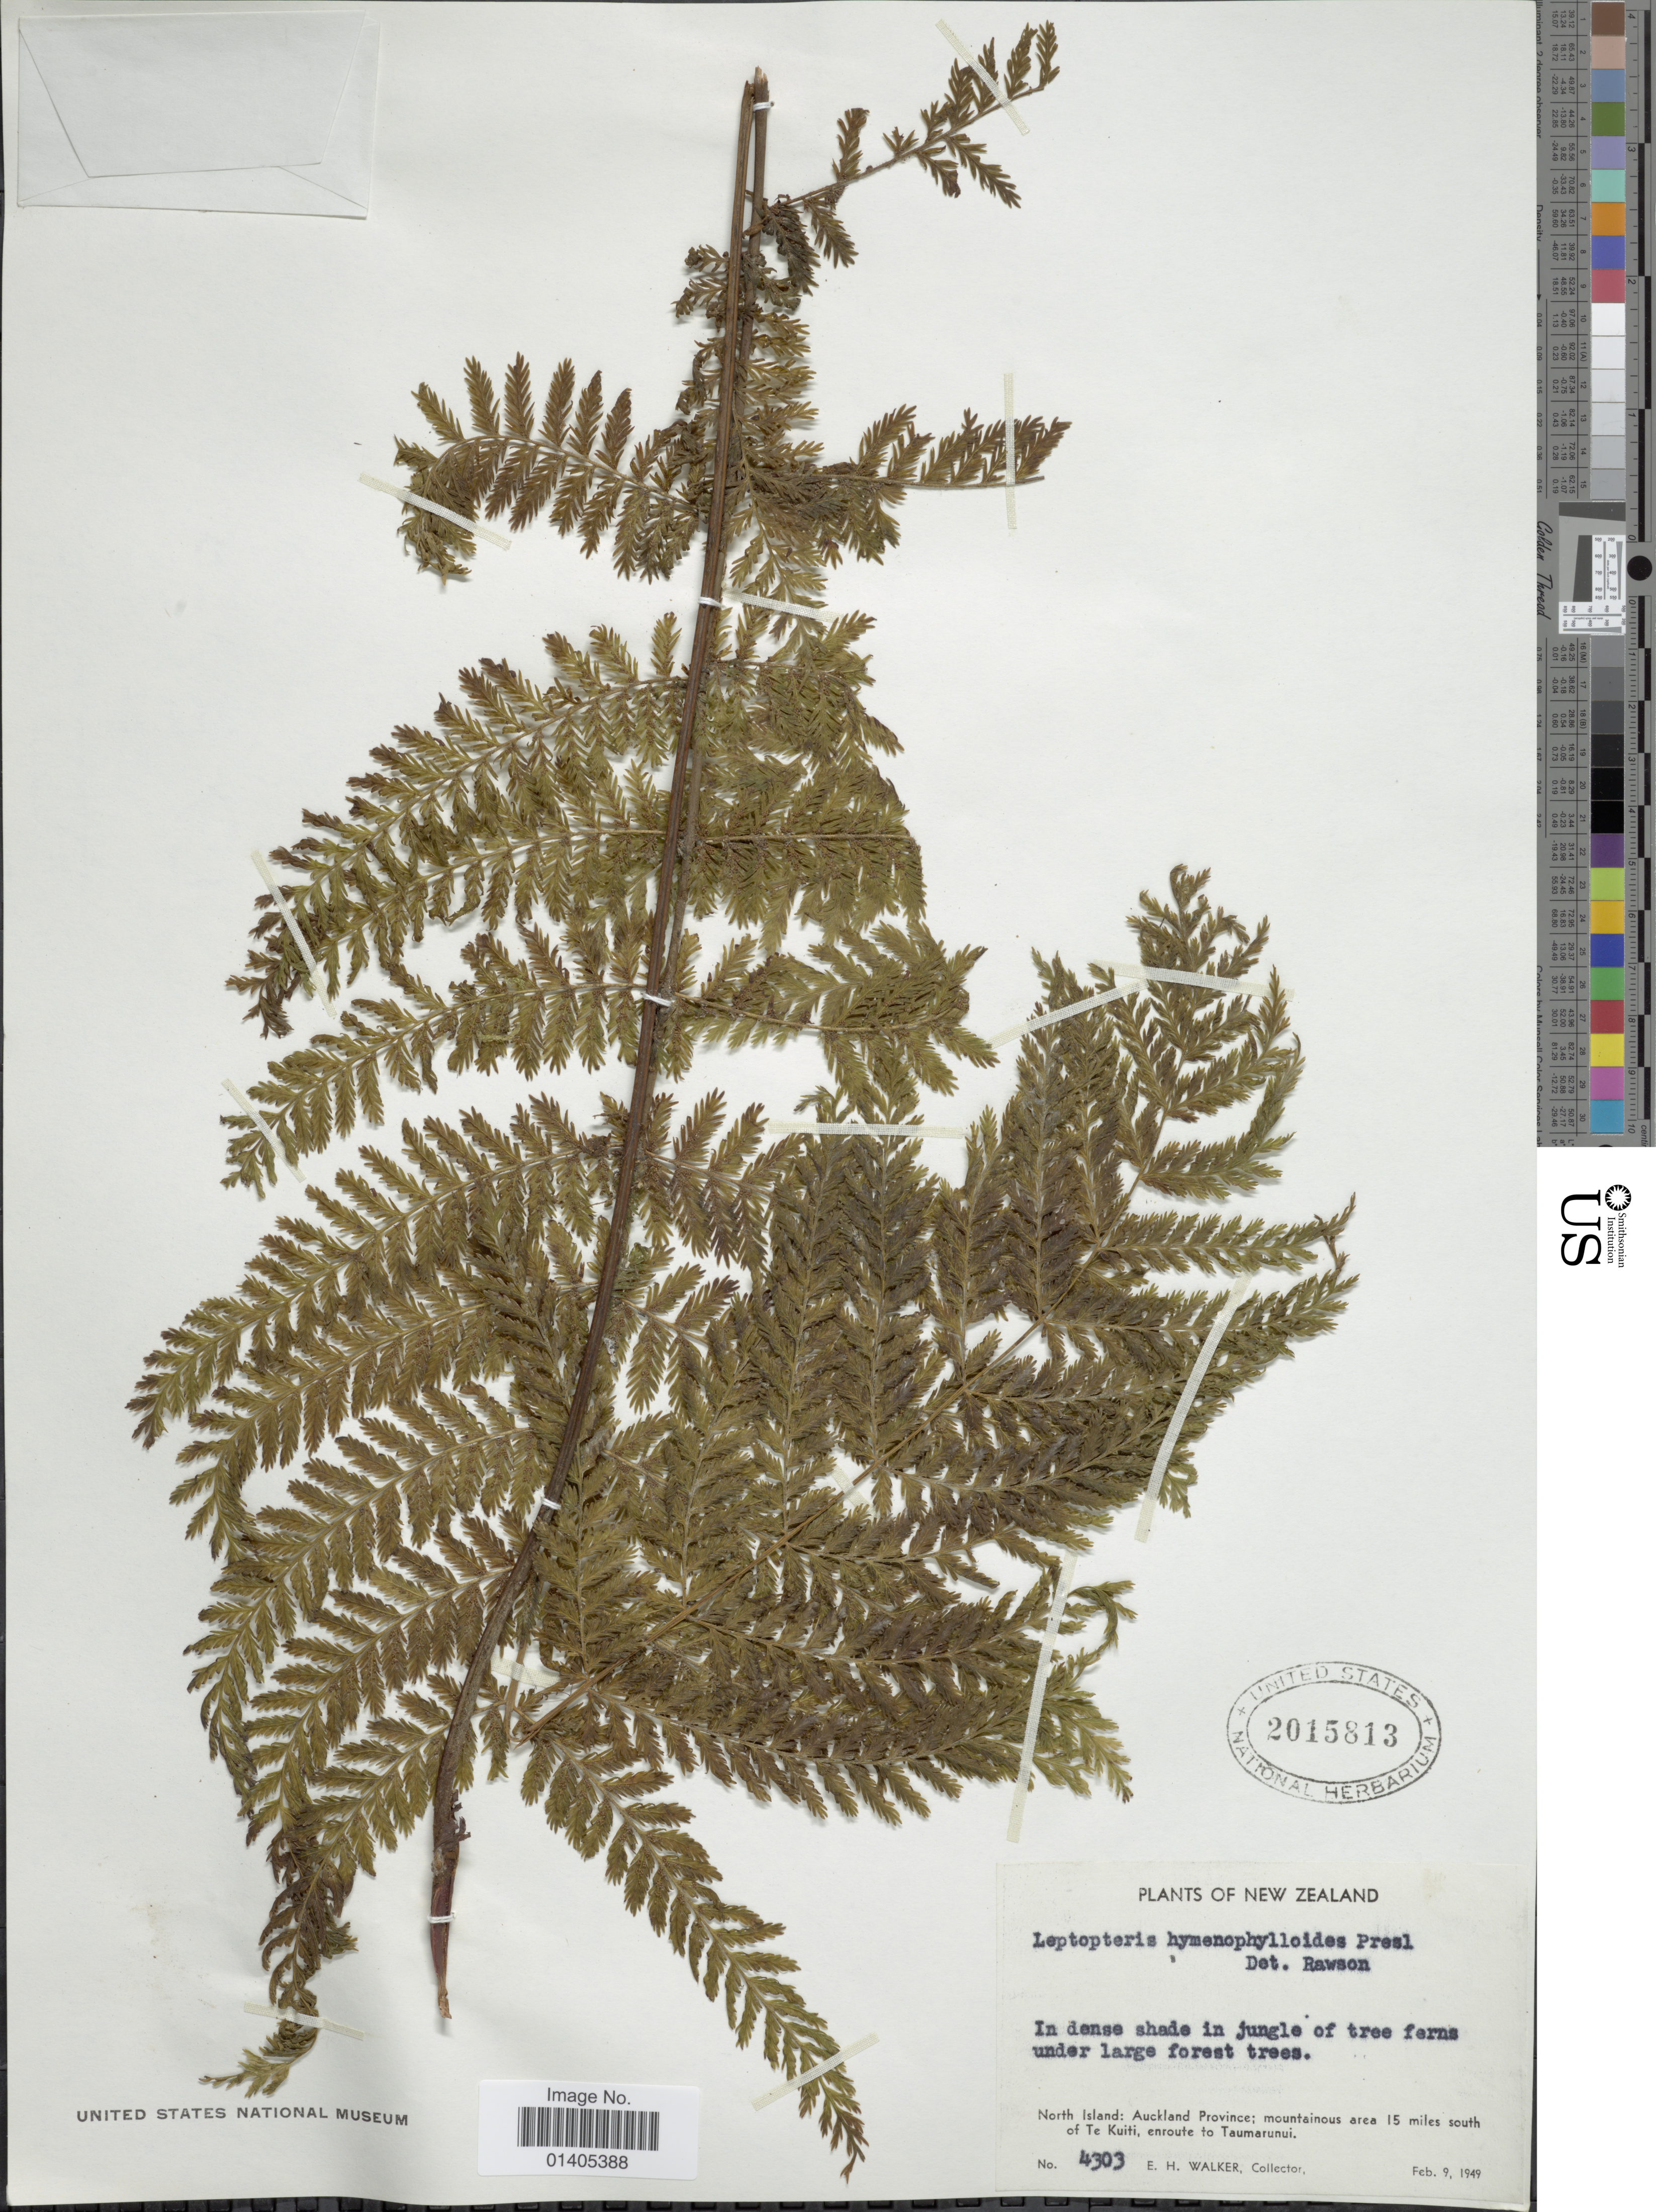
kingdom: Plantae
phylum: Tracheophyta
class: Polypodiopsida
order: Osmundales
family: Osmundaceae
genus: Leptopteris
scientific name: Leptopteris hymenophylloides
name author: (A. Rich.) C. Presl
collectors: E. H. Walker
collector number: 4303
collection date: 1949-02-09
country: New Zealand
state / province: Auckland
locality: North Island: Auckland Province; mountains area 5 miles south of Te Kuiti, enroute to Taumarunui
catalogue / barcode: US 2015813